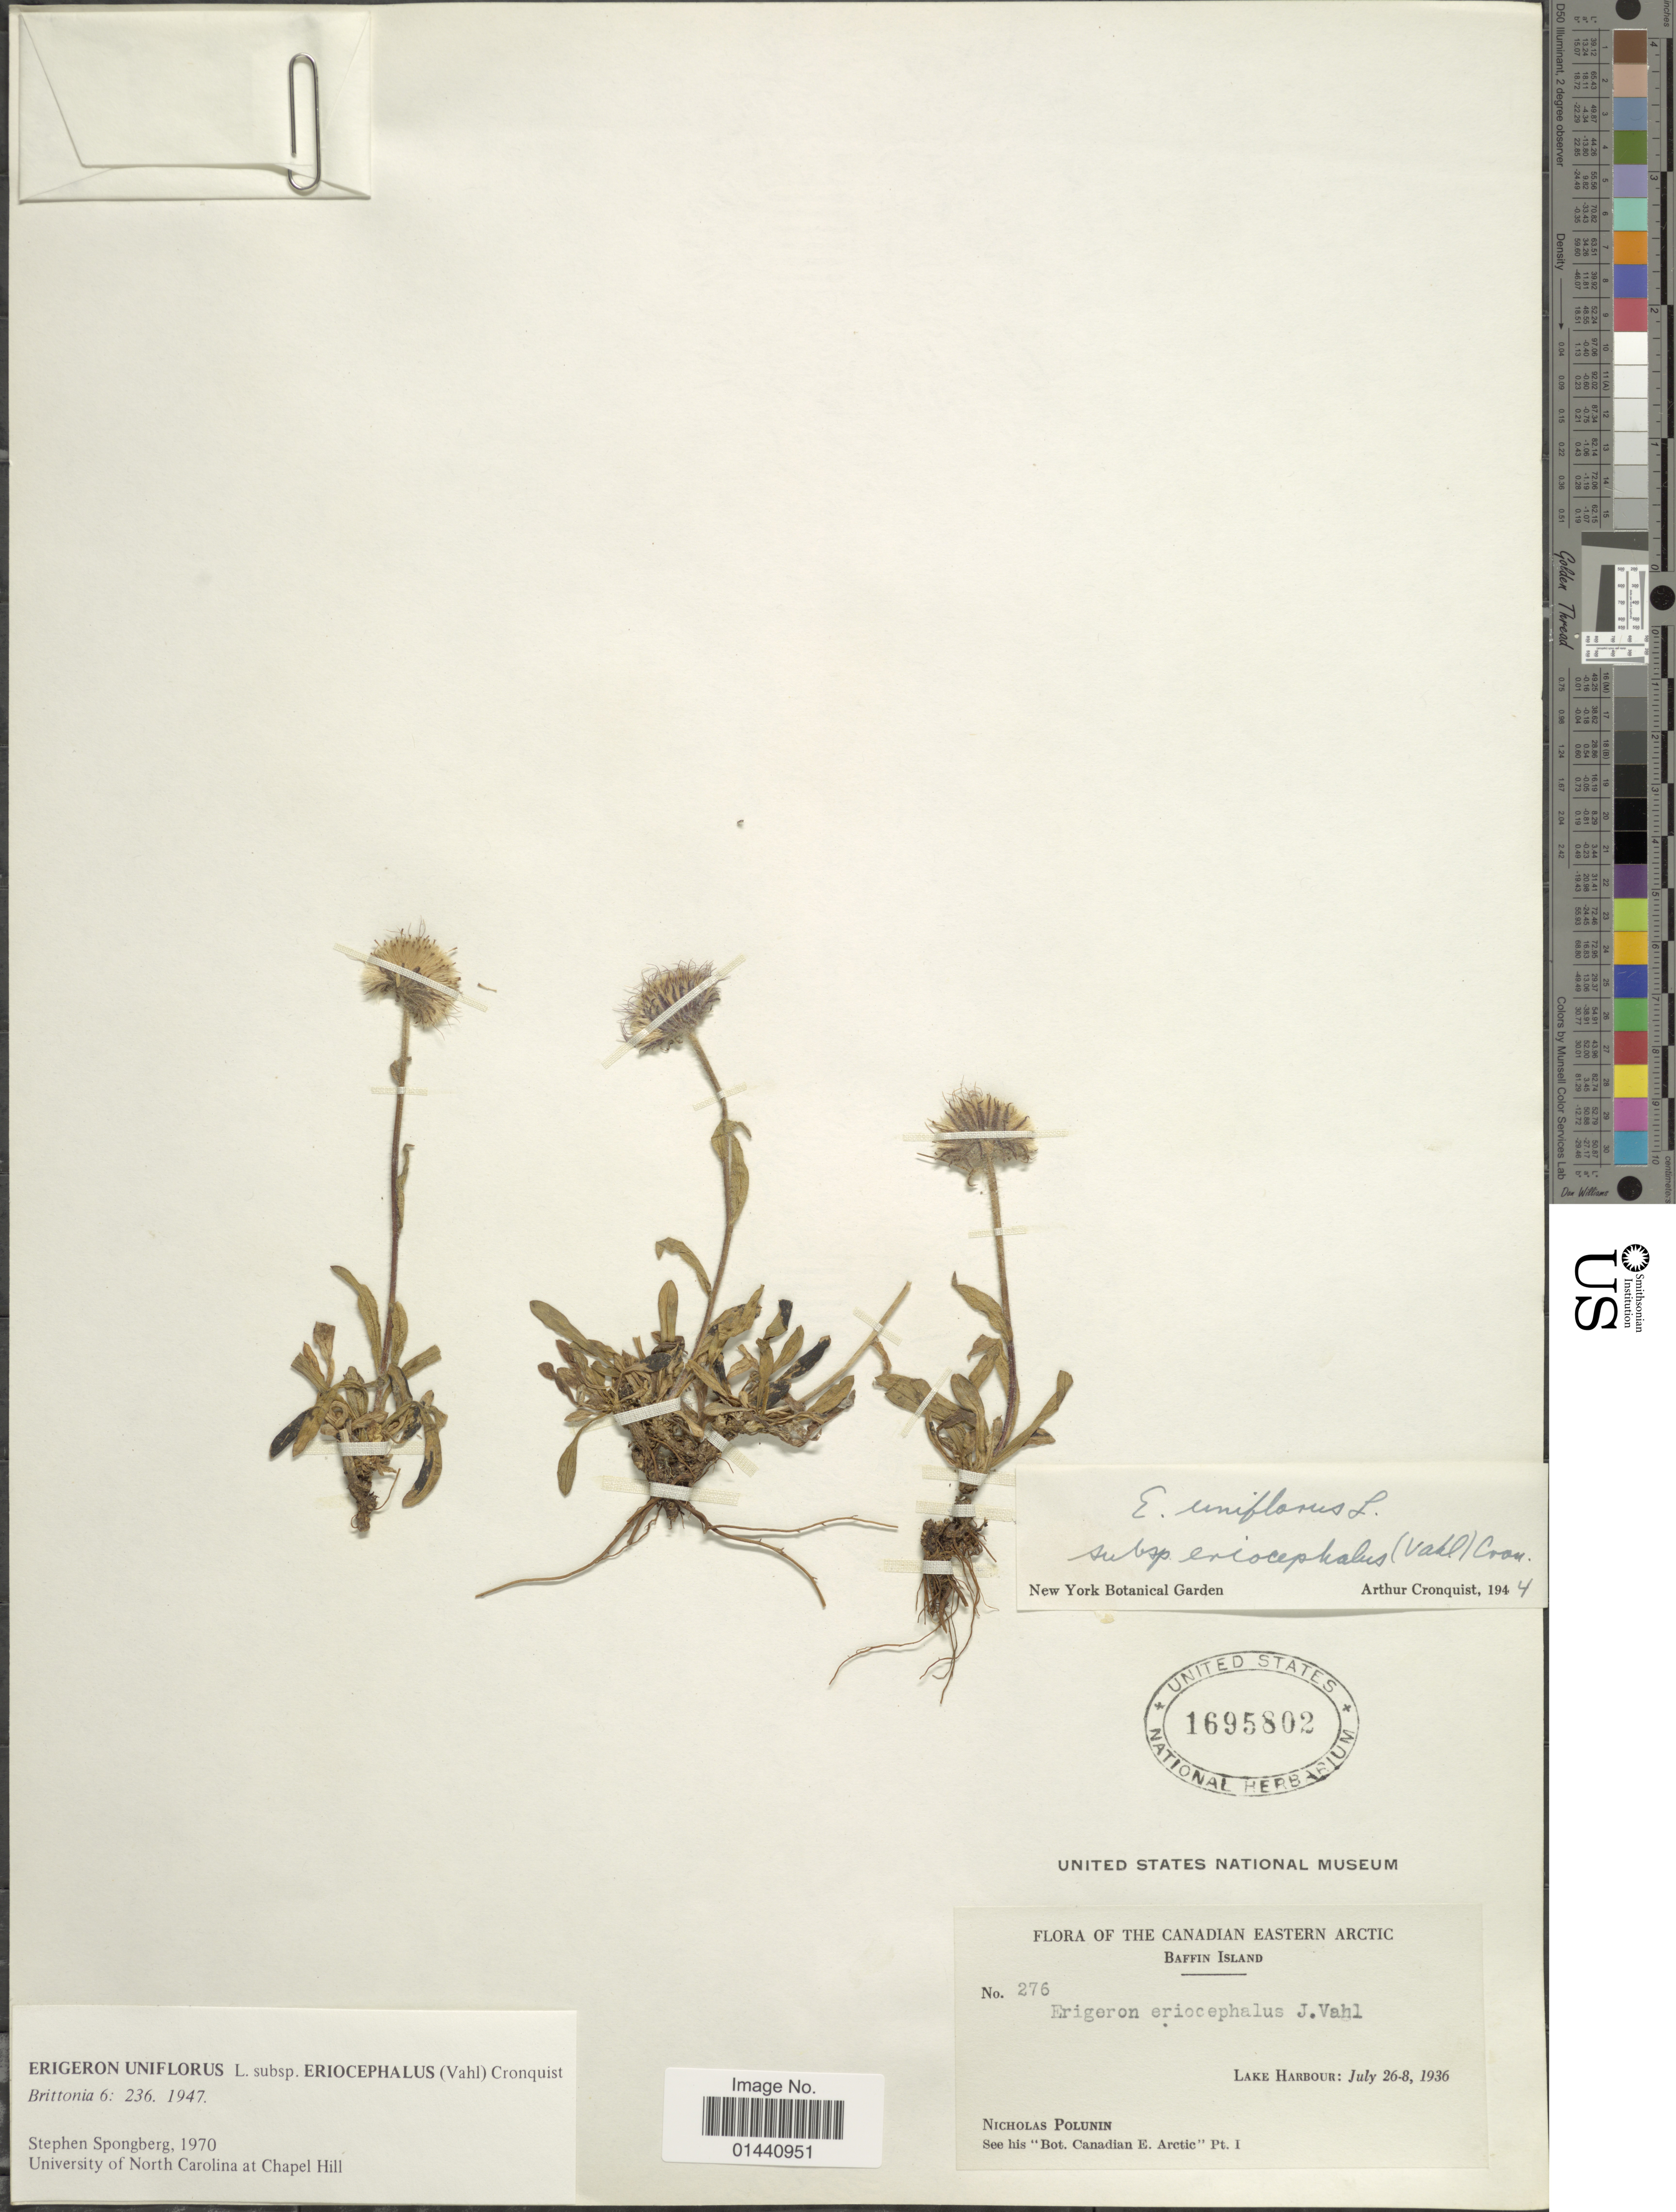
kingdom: Plantae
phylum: Tracheophyta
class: Magnoliopsida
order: Asterales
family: Asteraceae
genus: Erigeron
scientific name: Erigeron eriocephalus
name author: J. Vahl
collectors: N. V. Polunin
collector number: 276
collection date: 1936-07-08/1936-07-28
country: Canada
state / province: Nunavut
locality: The Canadian Eastern Arctic. Baffin Island.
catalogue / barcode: US 1695802